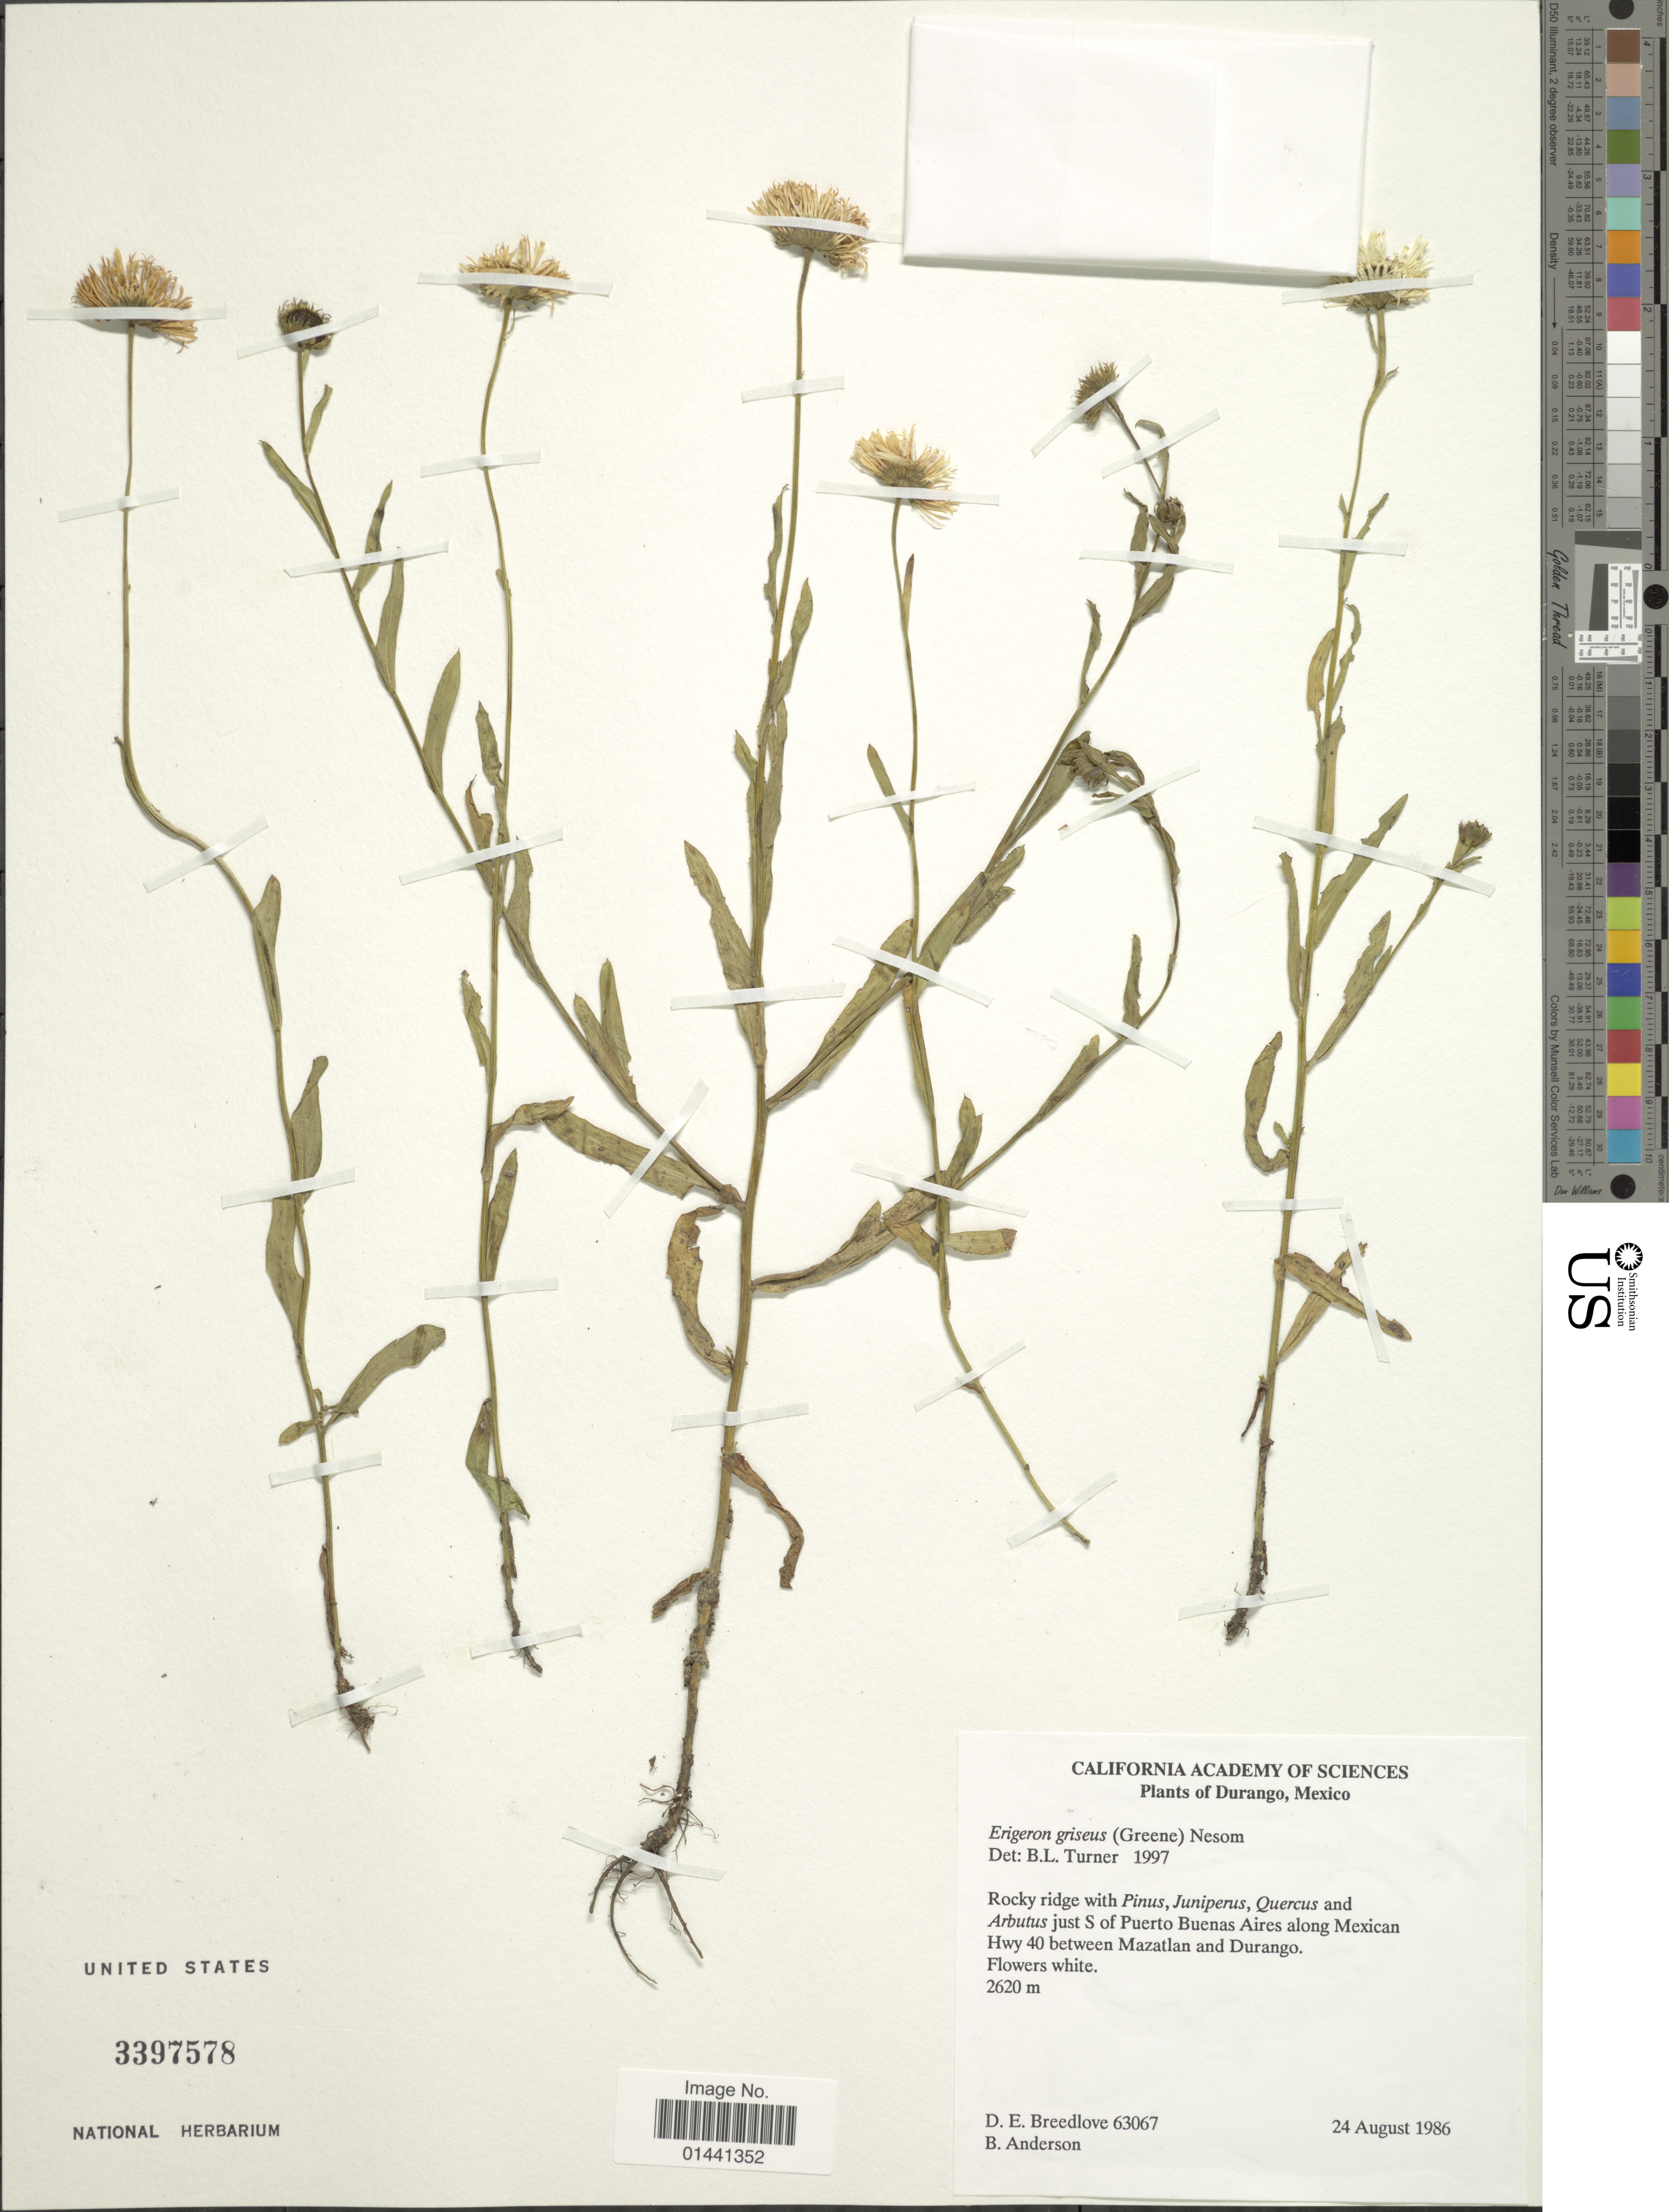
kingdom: Plantae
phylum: Tracheophyta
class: Magnoliopsida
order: Asterales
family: Asteraceae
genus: Erigeron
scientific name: Erigeron griseus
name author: (Greenm.) G.L. Nesom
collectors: D. E. Breedlove & B. Anderson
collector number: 63067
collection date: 1986-08-24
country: Mexico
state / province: Durango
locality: Rocky ridge, just S of Puerto Buenas Aires along Mexican hwy 40 between Mazatlan and Durango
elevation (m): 2620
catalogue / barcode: US 3397578